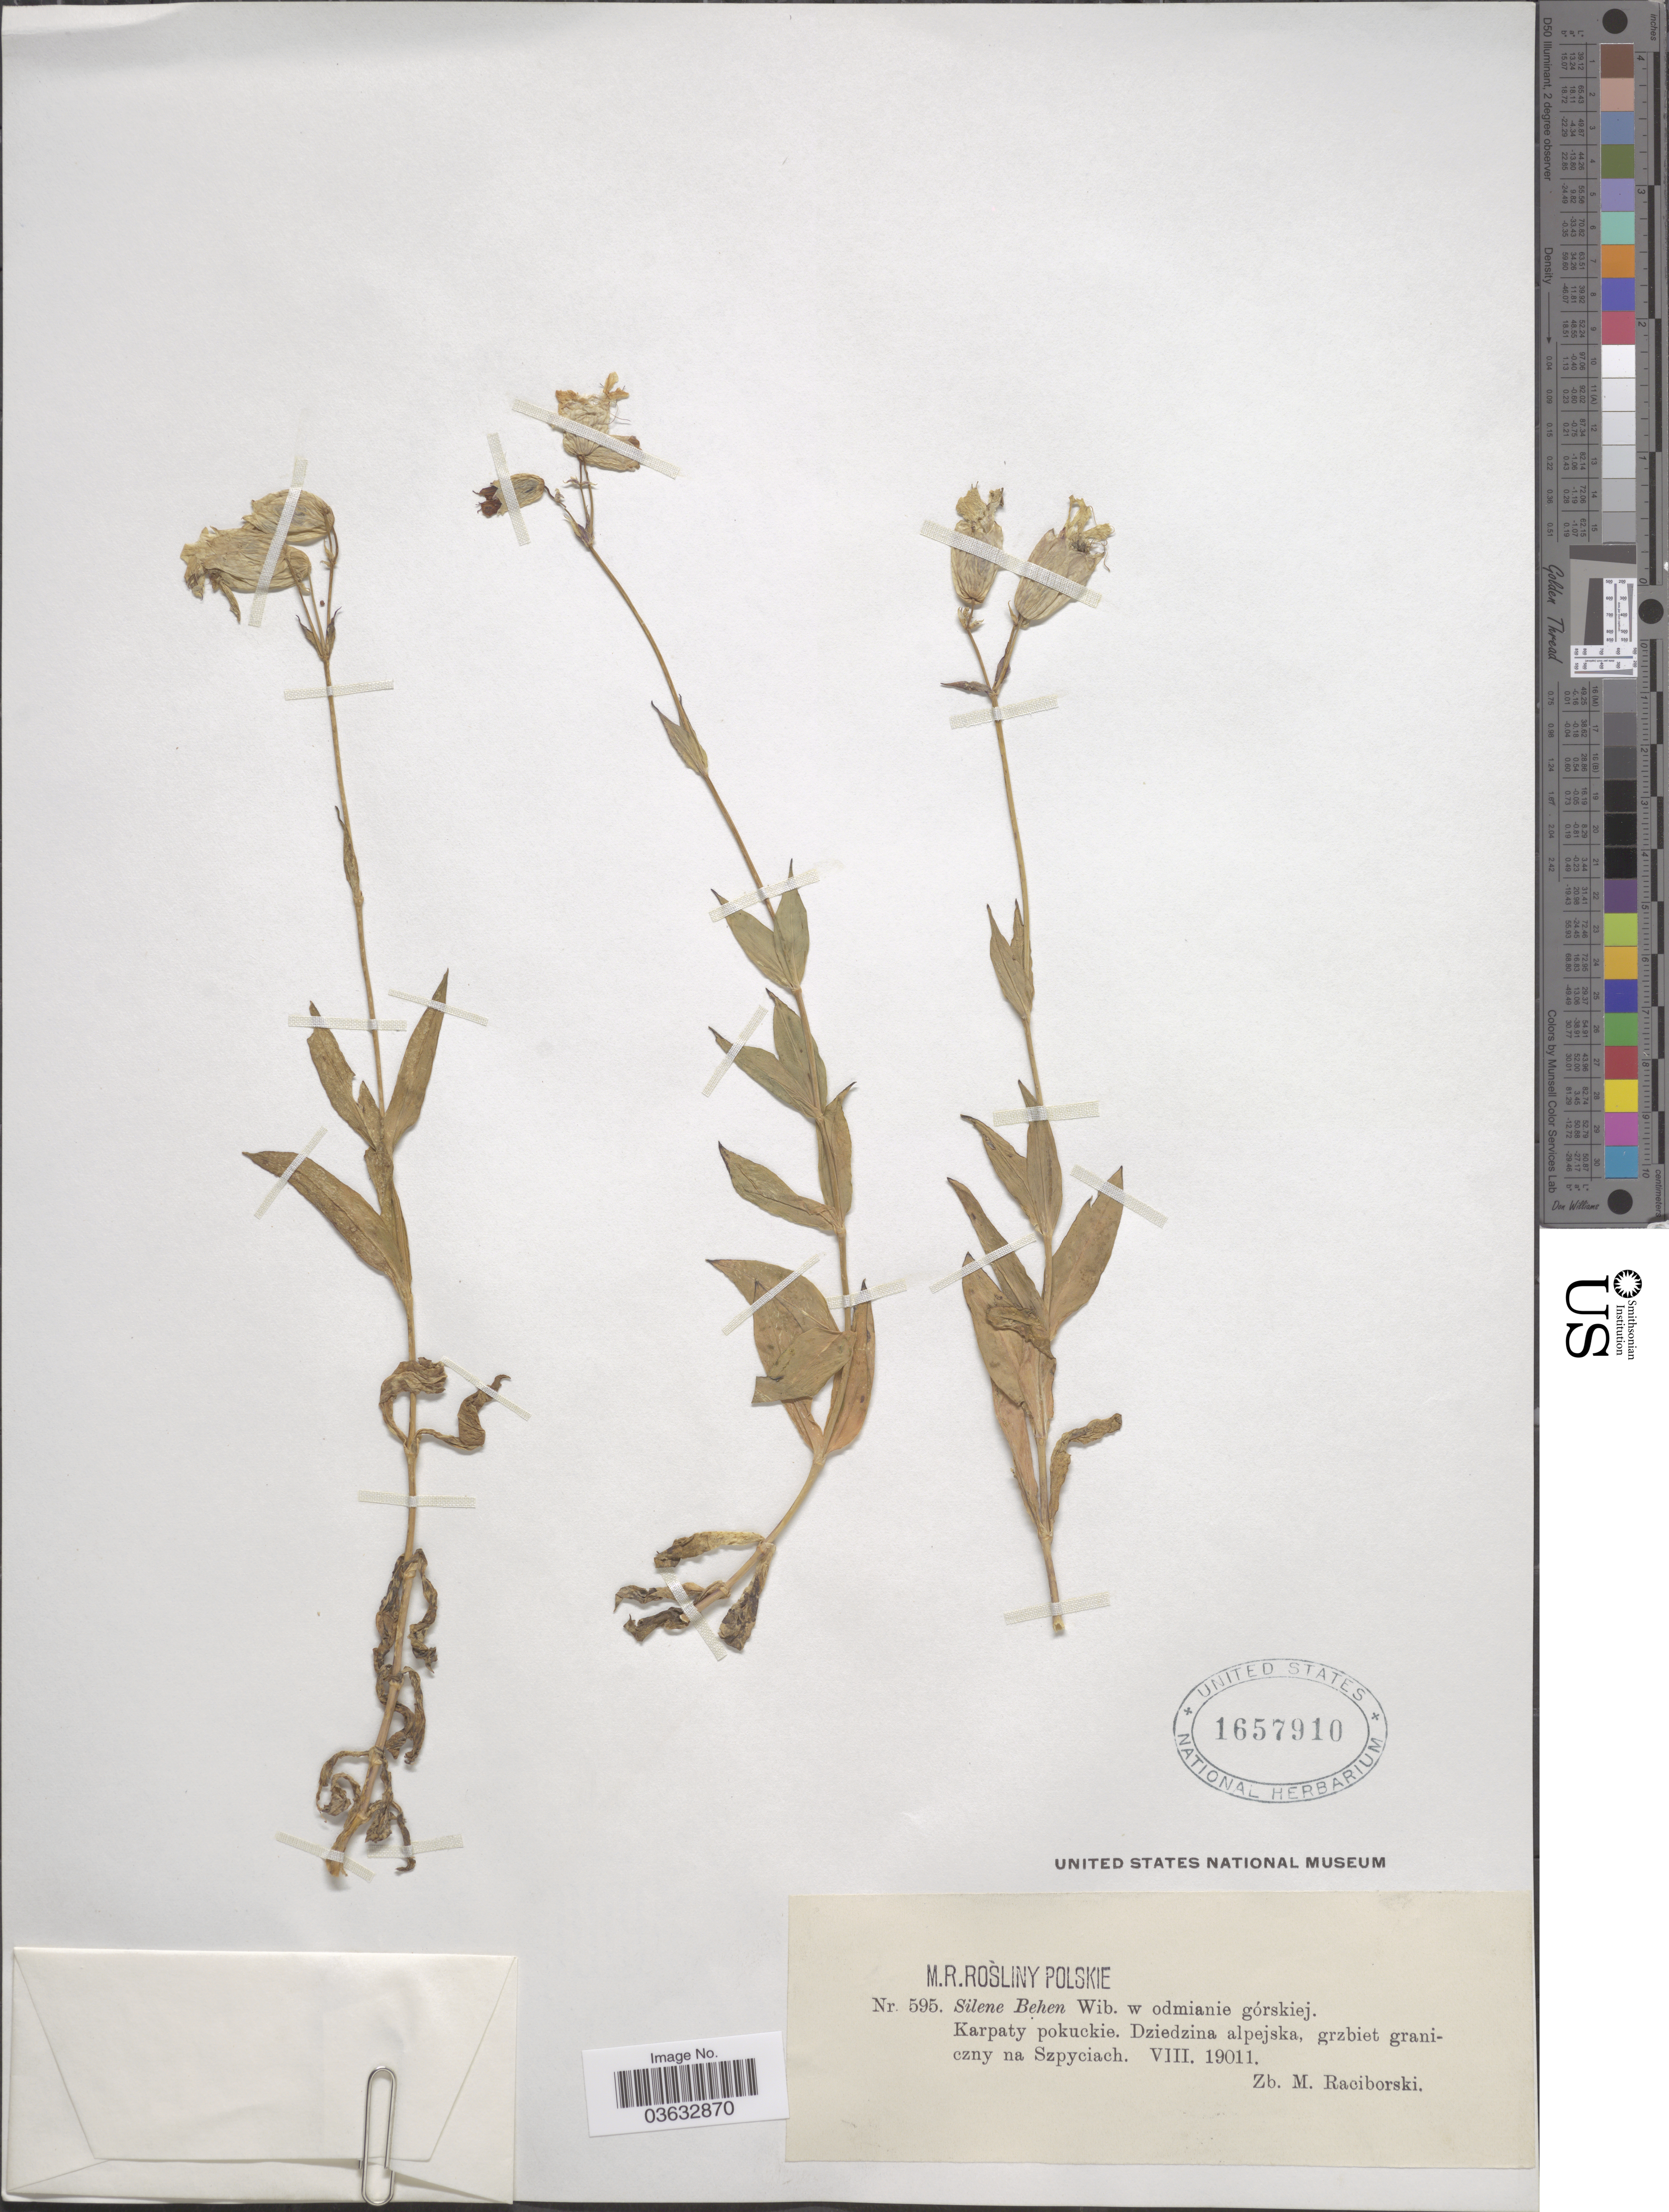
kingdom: Plantae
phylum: Tracheophyta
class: Magnoliopsida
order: Caryophyllales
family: Caryophyllaceae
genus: Silene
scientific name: Silene behen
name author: L.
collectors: Z. Raciborski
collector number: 595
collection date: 1911-08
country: Ukraine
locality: Karpaty pokuckie. Dziedzina alpejska, grzbiet graniczny na Szpyciach.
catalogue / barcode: US 1657910